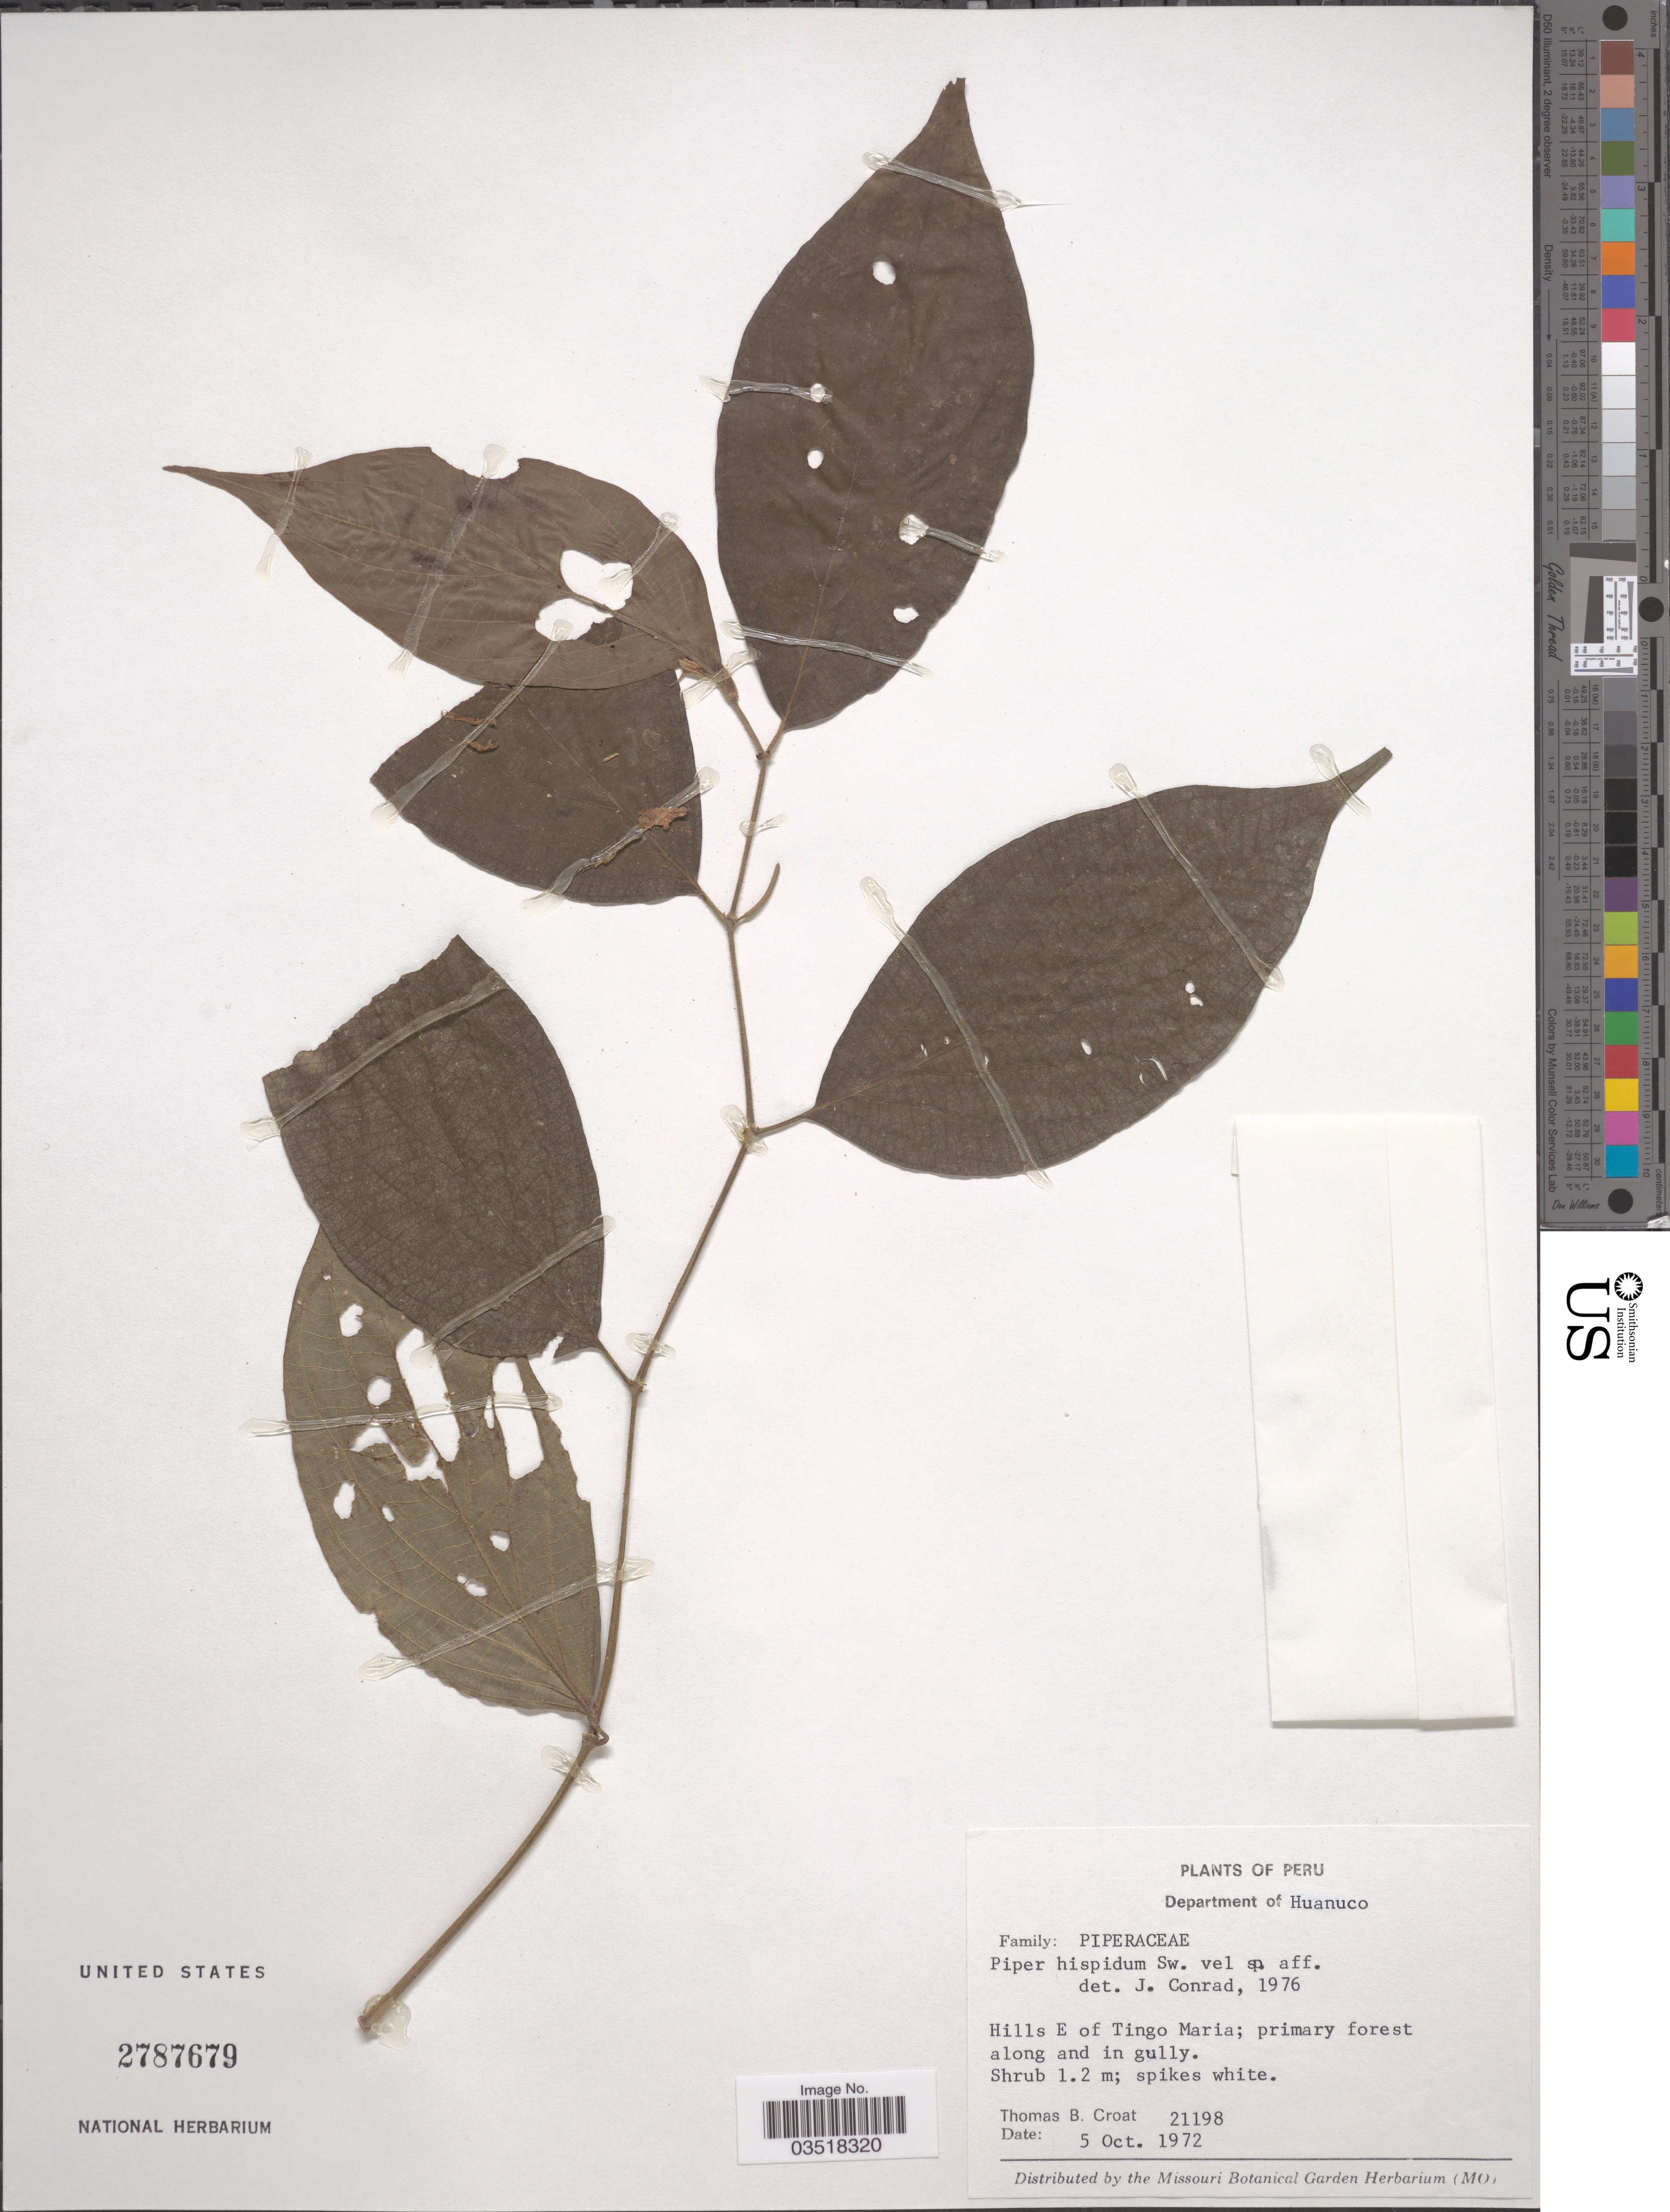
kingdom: Plantae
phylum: Tracheophyta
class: Magnoliopsida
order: Piperales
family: Piperaceae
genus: Piper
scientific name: Piper hispidum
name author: Sw.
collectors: T. B. Croat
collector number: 21198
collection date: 1972-10-05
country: Peru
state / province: Huánuco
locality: Department of Huanuco. Hills E of Tingo Maria.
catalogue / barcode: US 2787679